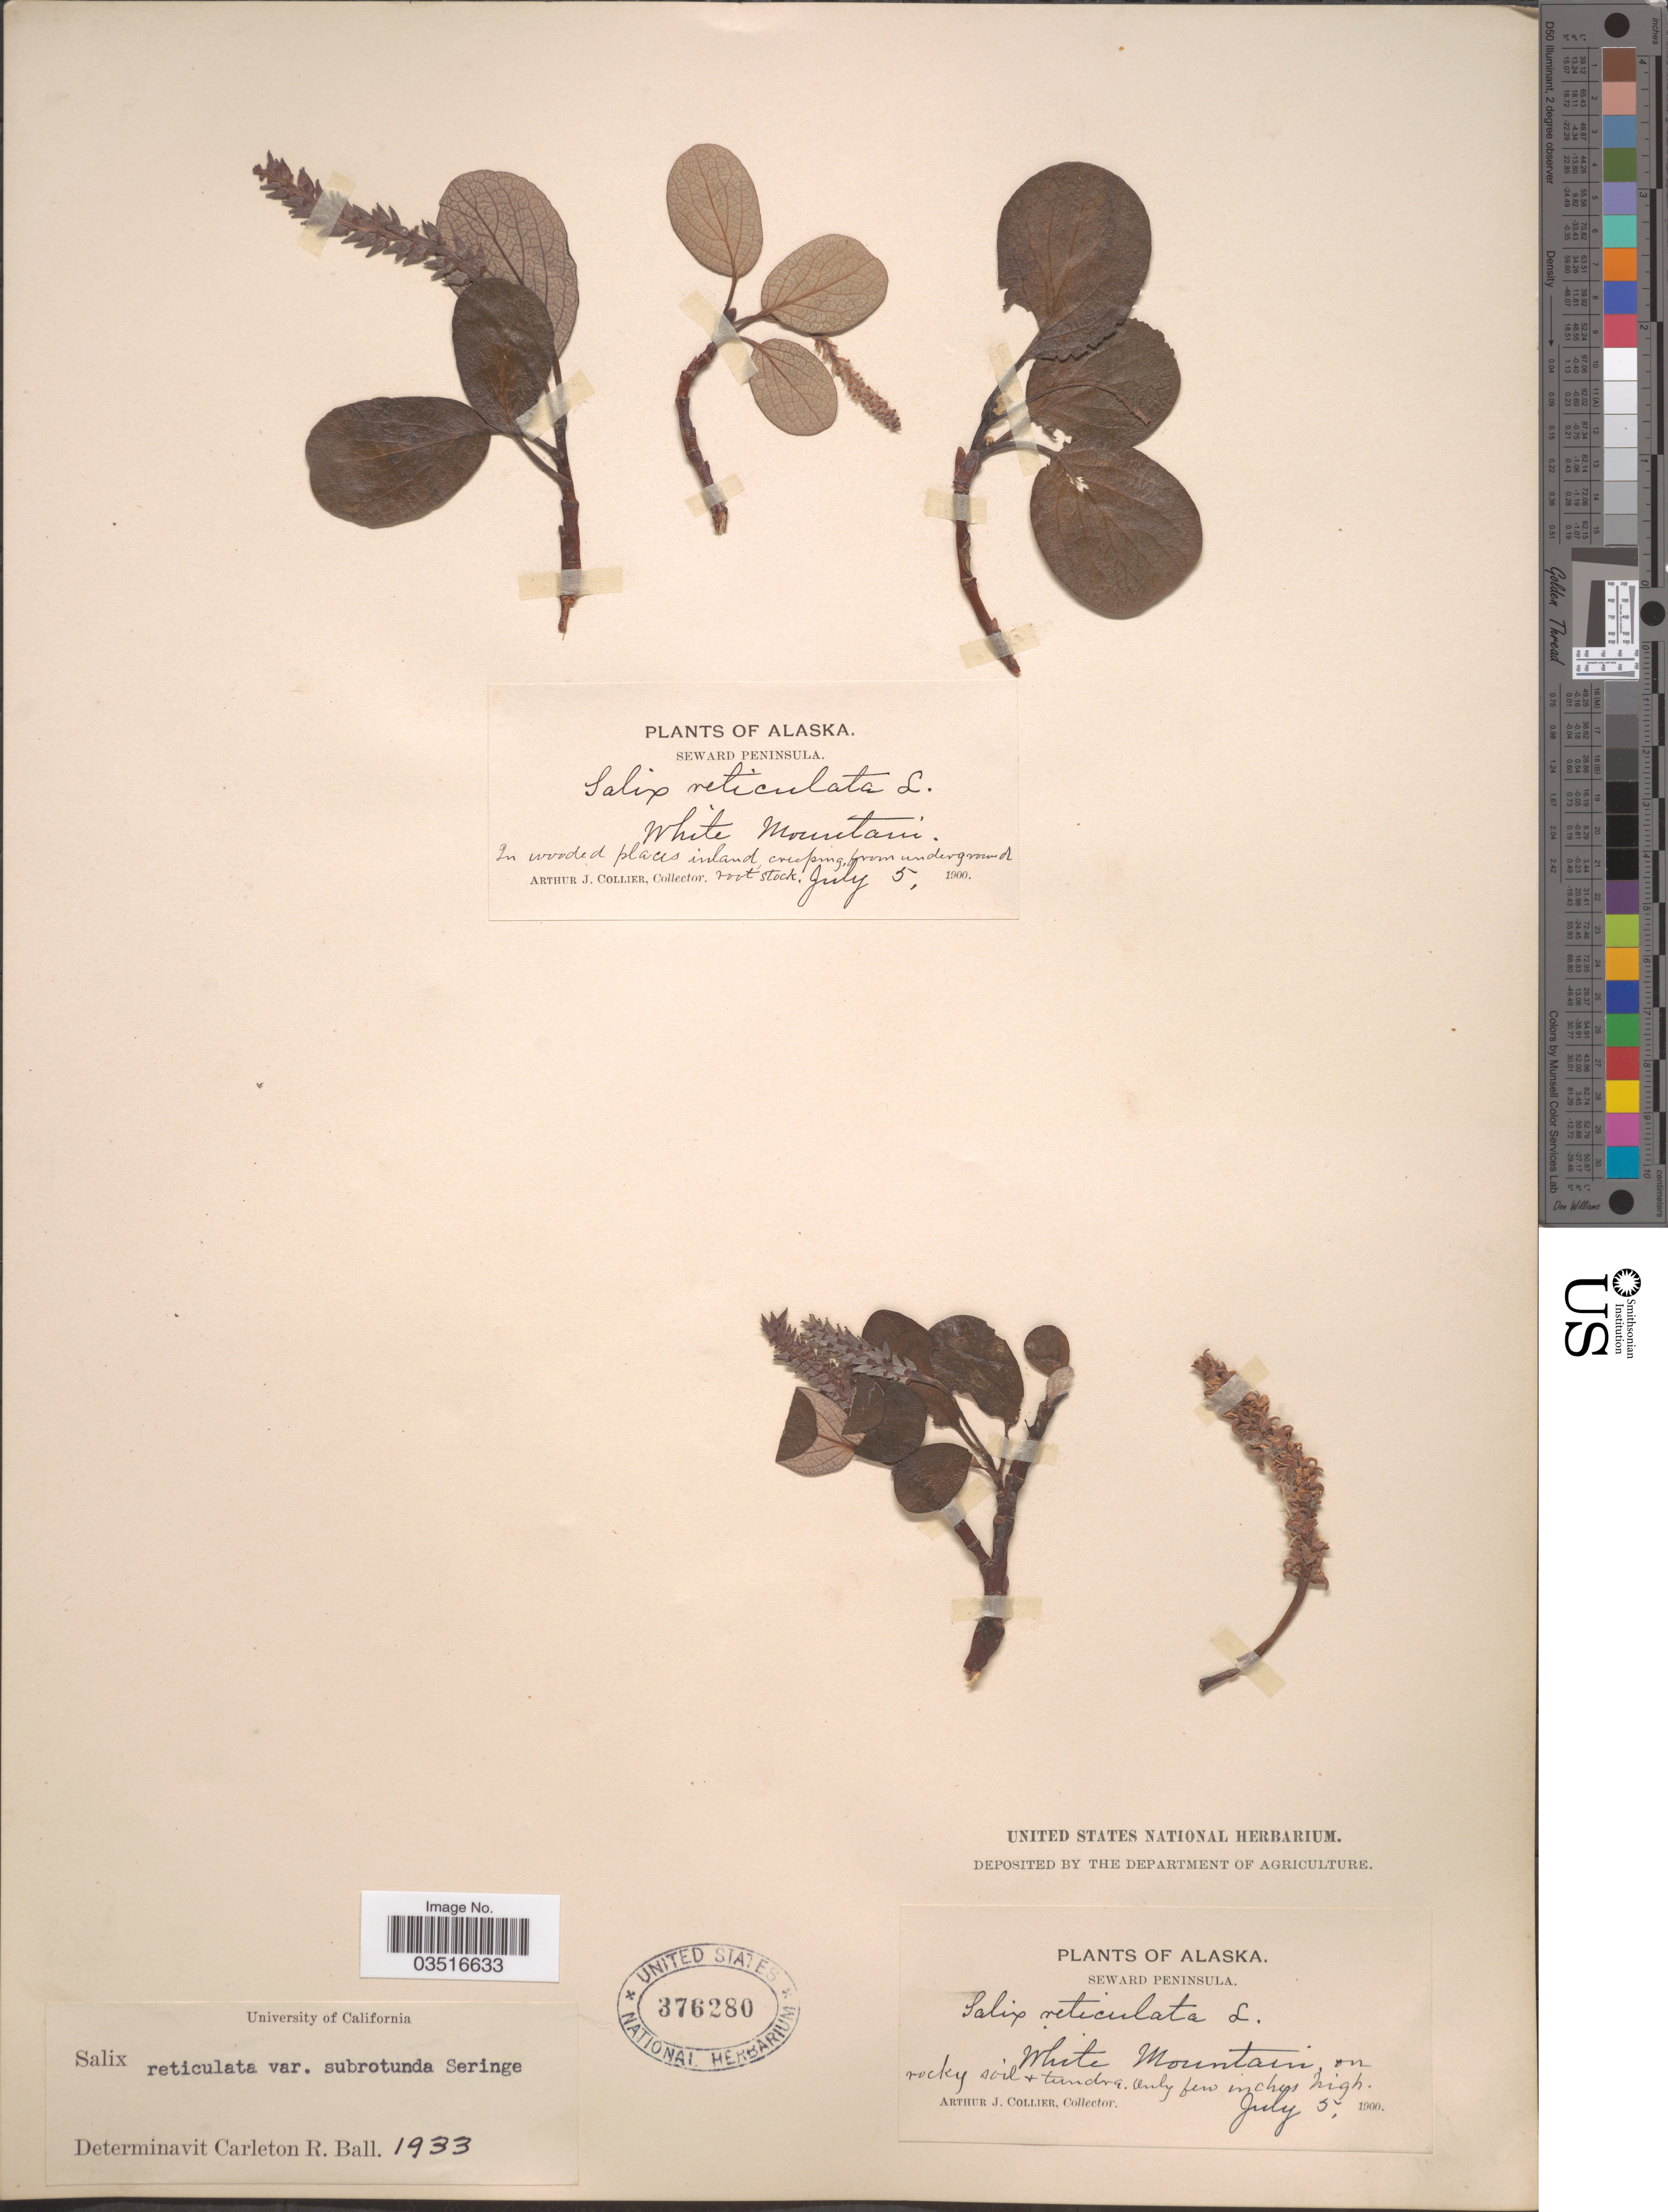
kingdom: Plantae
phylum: Tracheophyta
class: Magnoliopsida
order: Malpighiales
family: Salicaceae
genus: Salix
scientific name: Salix reticulata var. subrotunda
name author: Ser.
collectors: A. Collier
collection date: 1900-07-05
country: United States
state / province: Alaska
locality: Seward Peninsula. White Mountain.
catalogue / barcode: US 376280